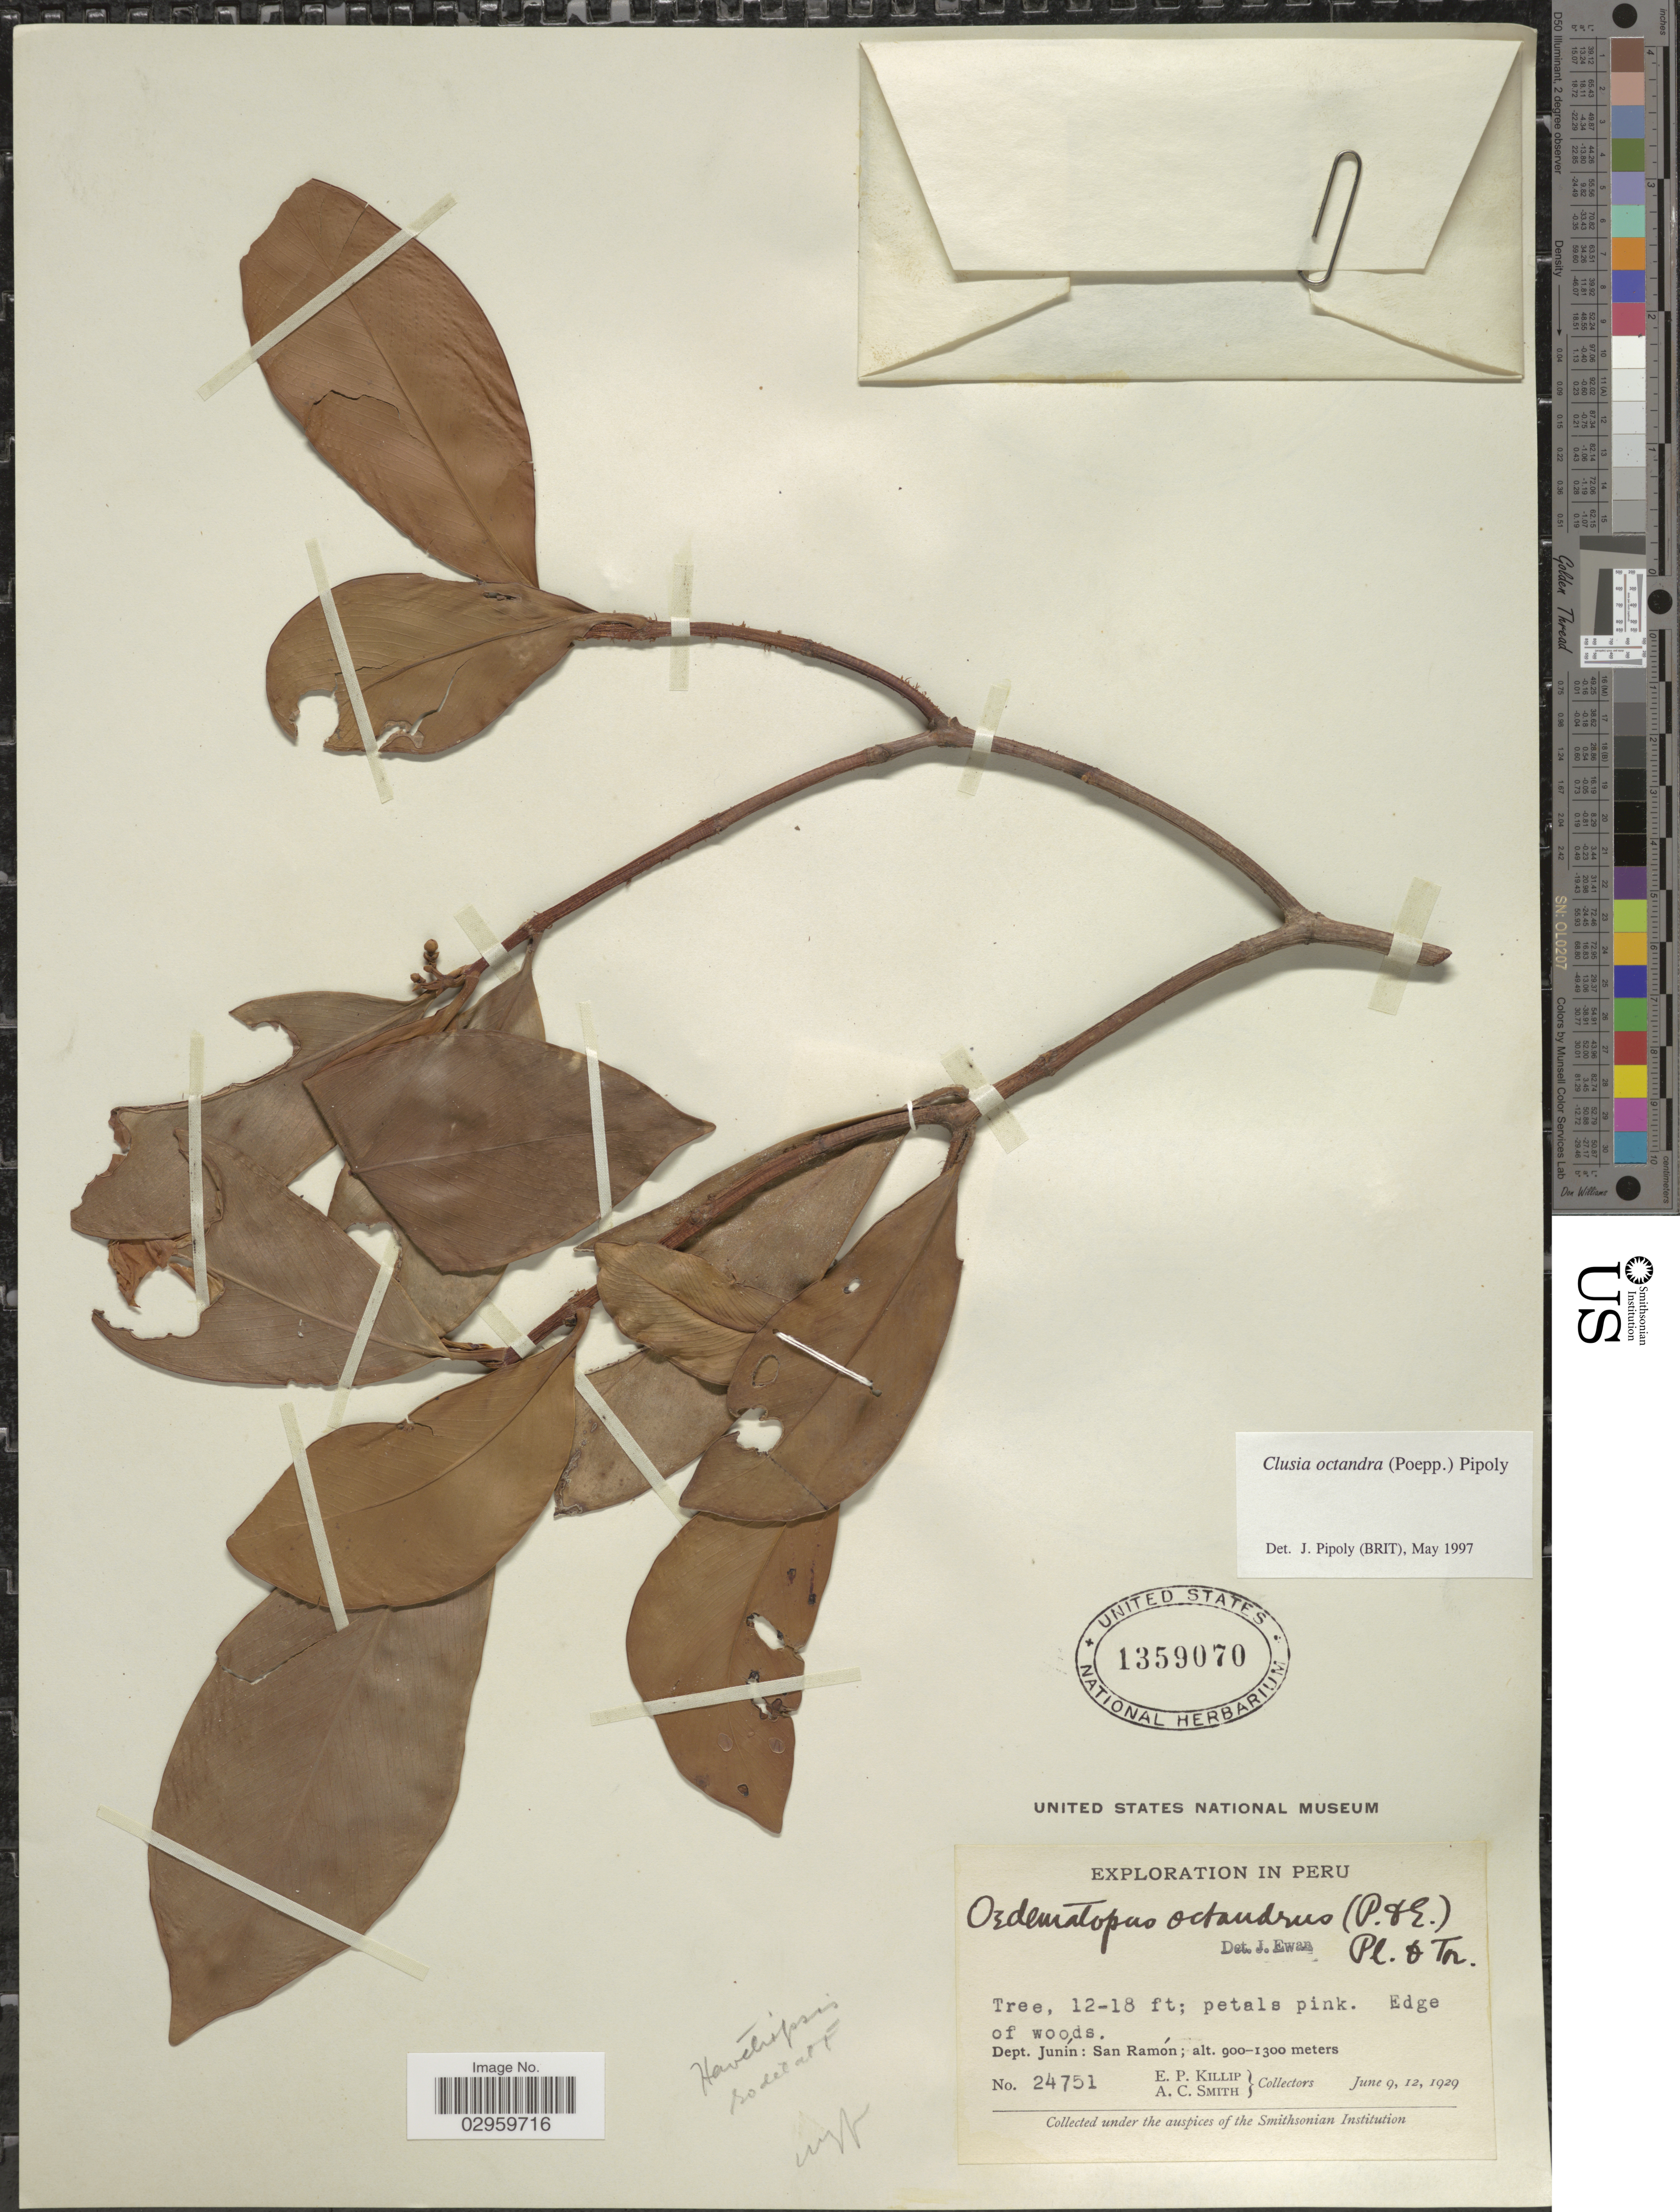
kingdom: Plantae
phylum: Tracheophyta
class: Magnoliopsida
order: Malpighiales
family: Clusiaceae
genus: Clusia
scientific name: Clusia octandra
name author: (Poepp.) Pipoly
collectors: E. P. Killip & A. C. Smith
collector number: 24751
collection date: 1929-06-09/1929-06-12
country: Peru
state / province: Junín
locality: Dept. Junín: San Ramón.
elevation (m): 900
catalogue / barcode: US 1359070